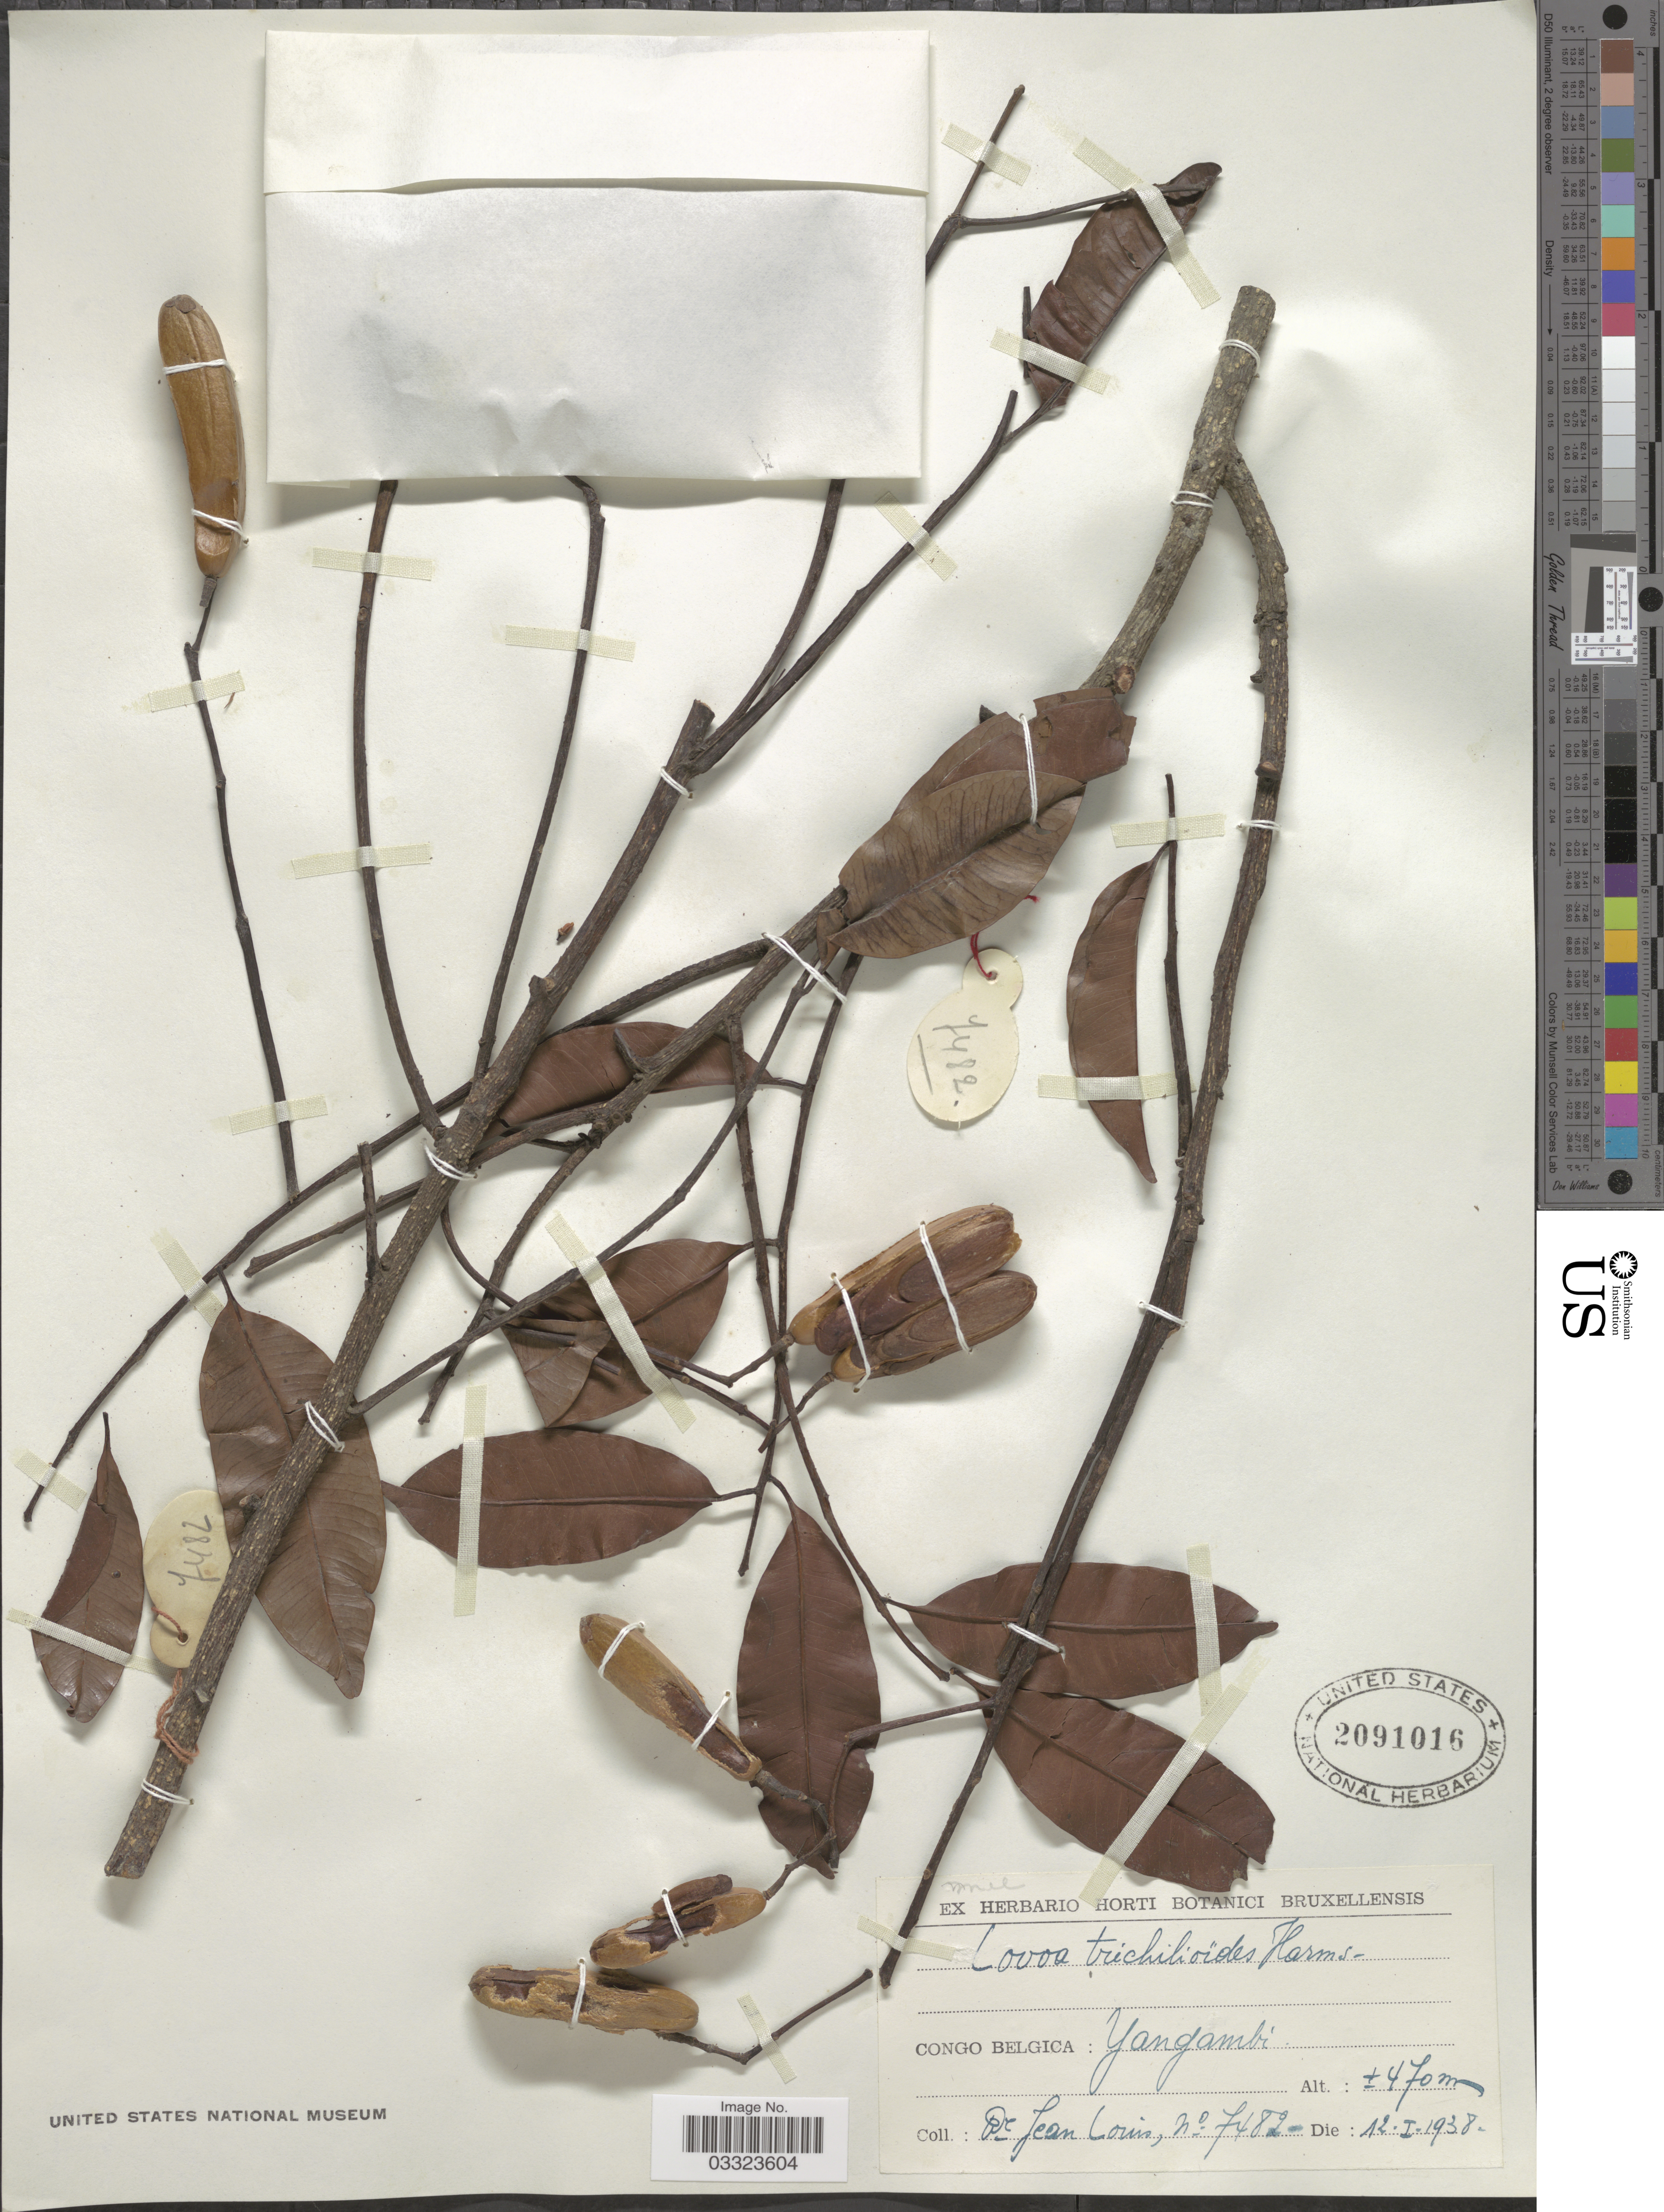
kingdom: Plantae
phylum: Tracheophyta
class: Magnoliopsida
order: Sapindales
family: Meliaceae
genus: Lovoa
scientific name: Lovoa trichilioides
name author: Harms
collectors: J. Louis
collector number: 7482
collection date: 1938-01-12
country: Congo, Democratic Republic of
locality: Congo Belgica: Yangambi.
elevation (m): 470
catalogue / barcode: US 2091016